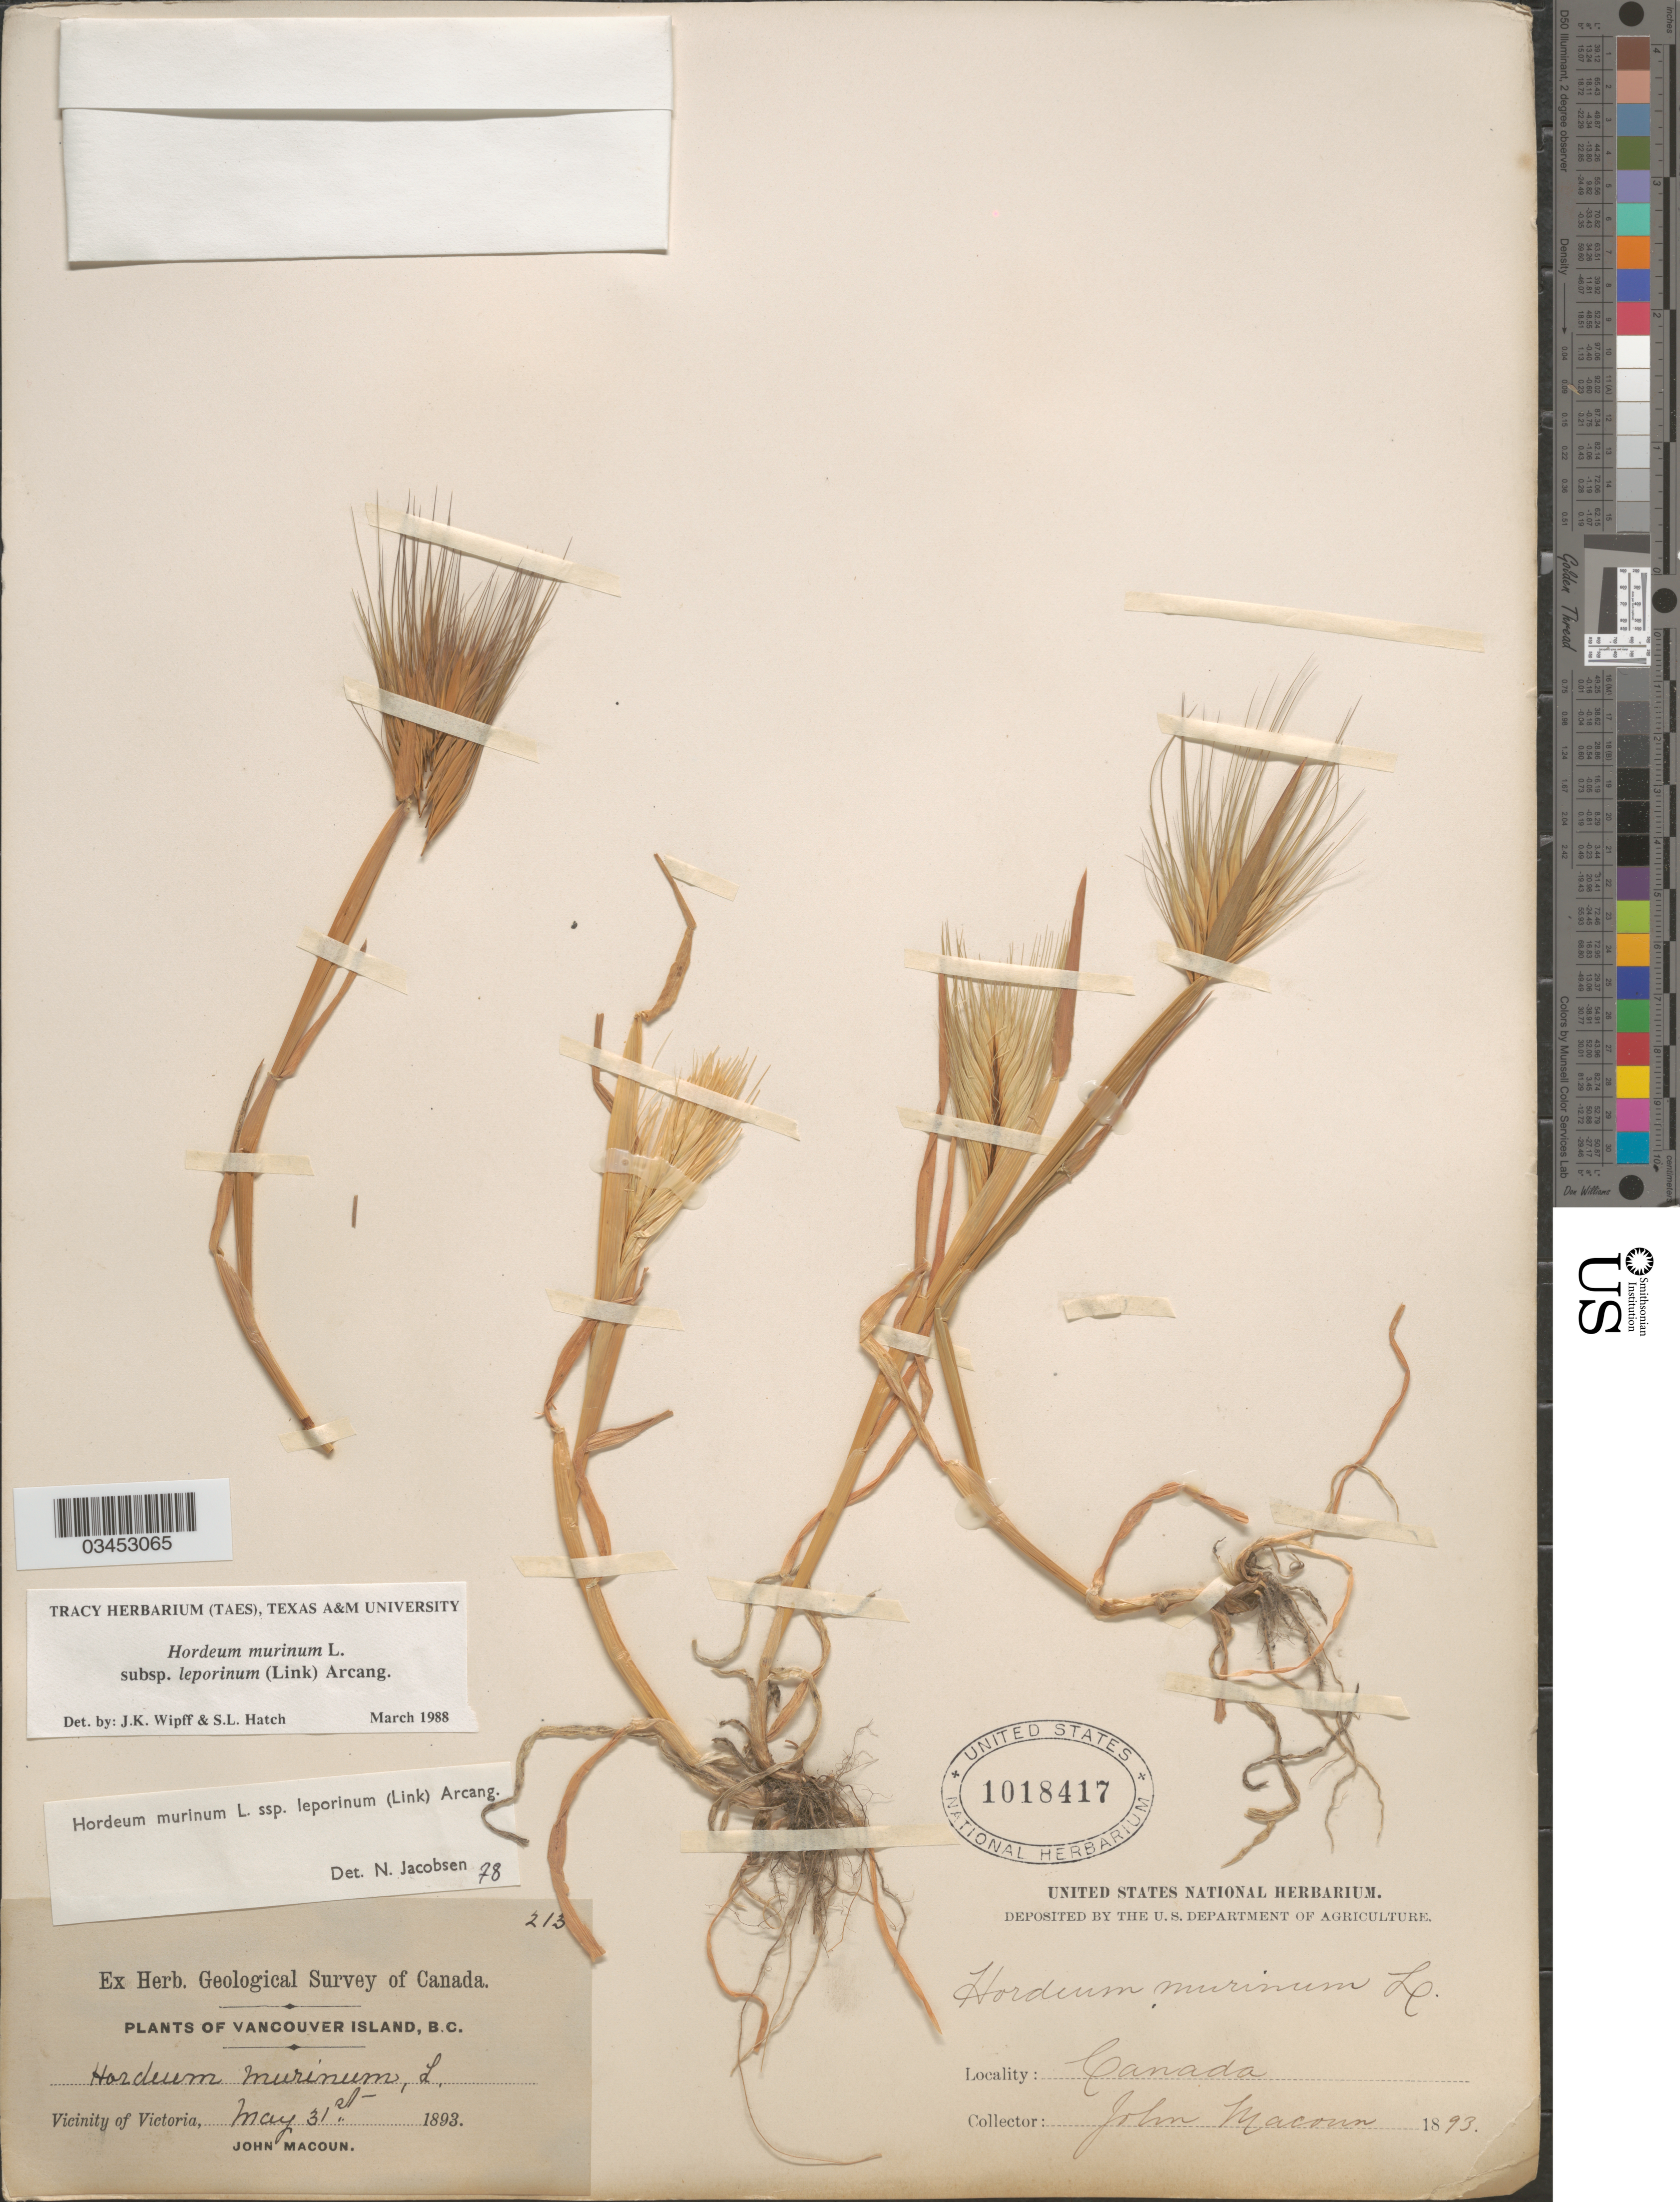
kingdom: Plantae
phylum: Tracheophyta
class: Liliopsida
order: Poales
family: Poaceae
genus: Hordeum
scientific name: Hordeum murinum subsp. leporinum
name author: (Link) Arcang.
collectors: J. Macoun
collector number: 213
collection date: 1893-05-31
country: Canada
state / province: British Columbia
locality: Geological Survey of Canada. Vancouver Island. Vicinity of Victoria.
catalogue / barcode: US 1018417